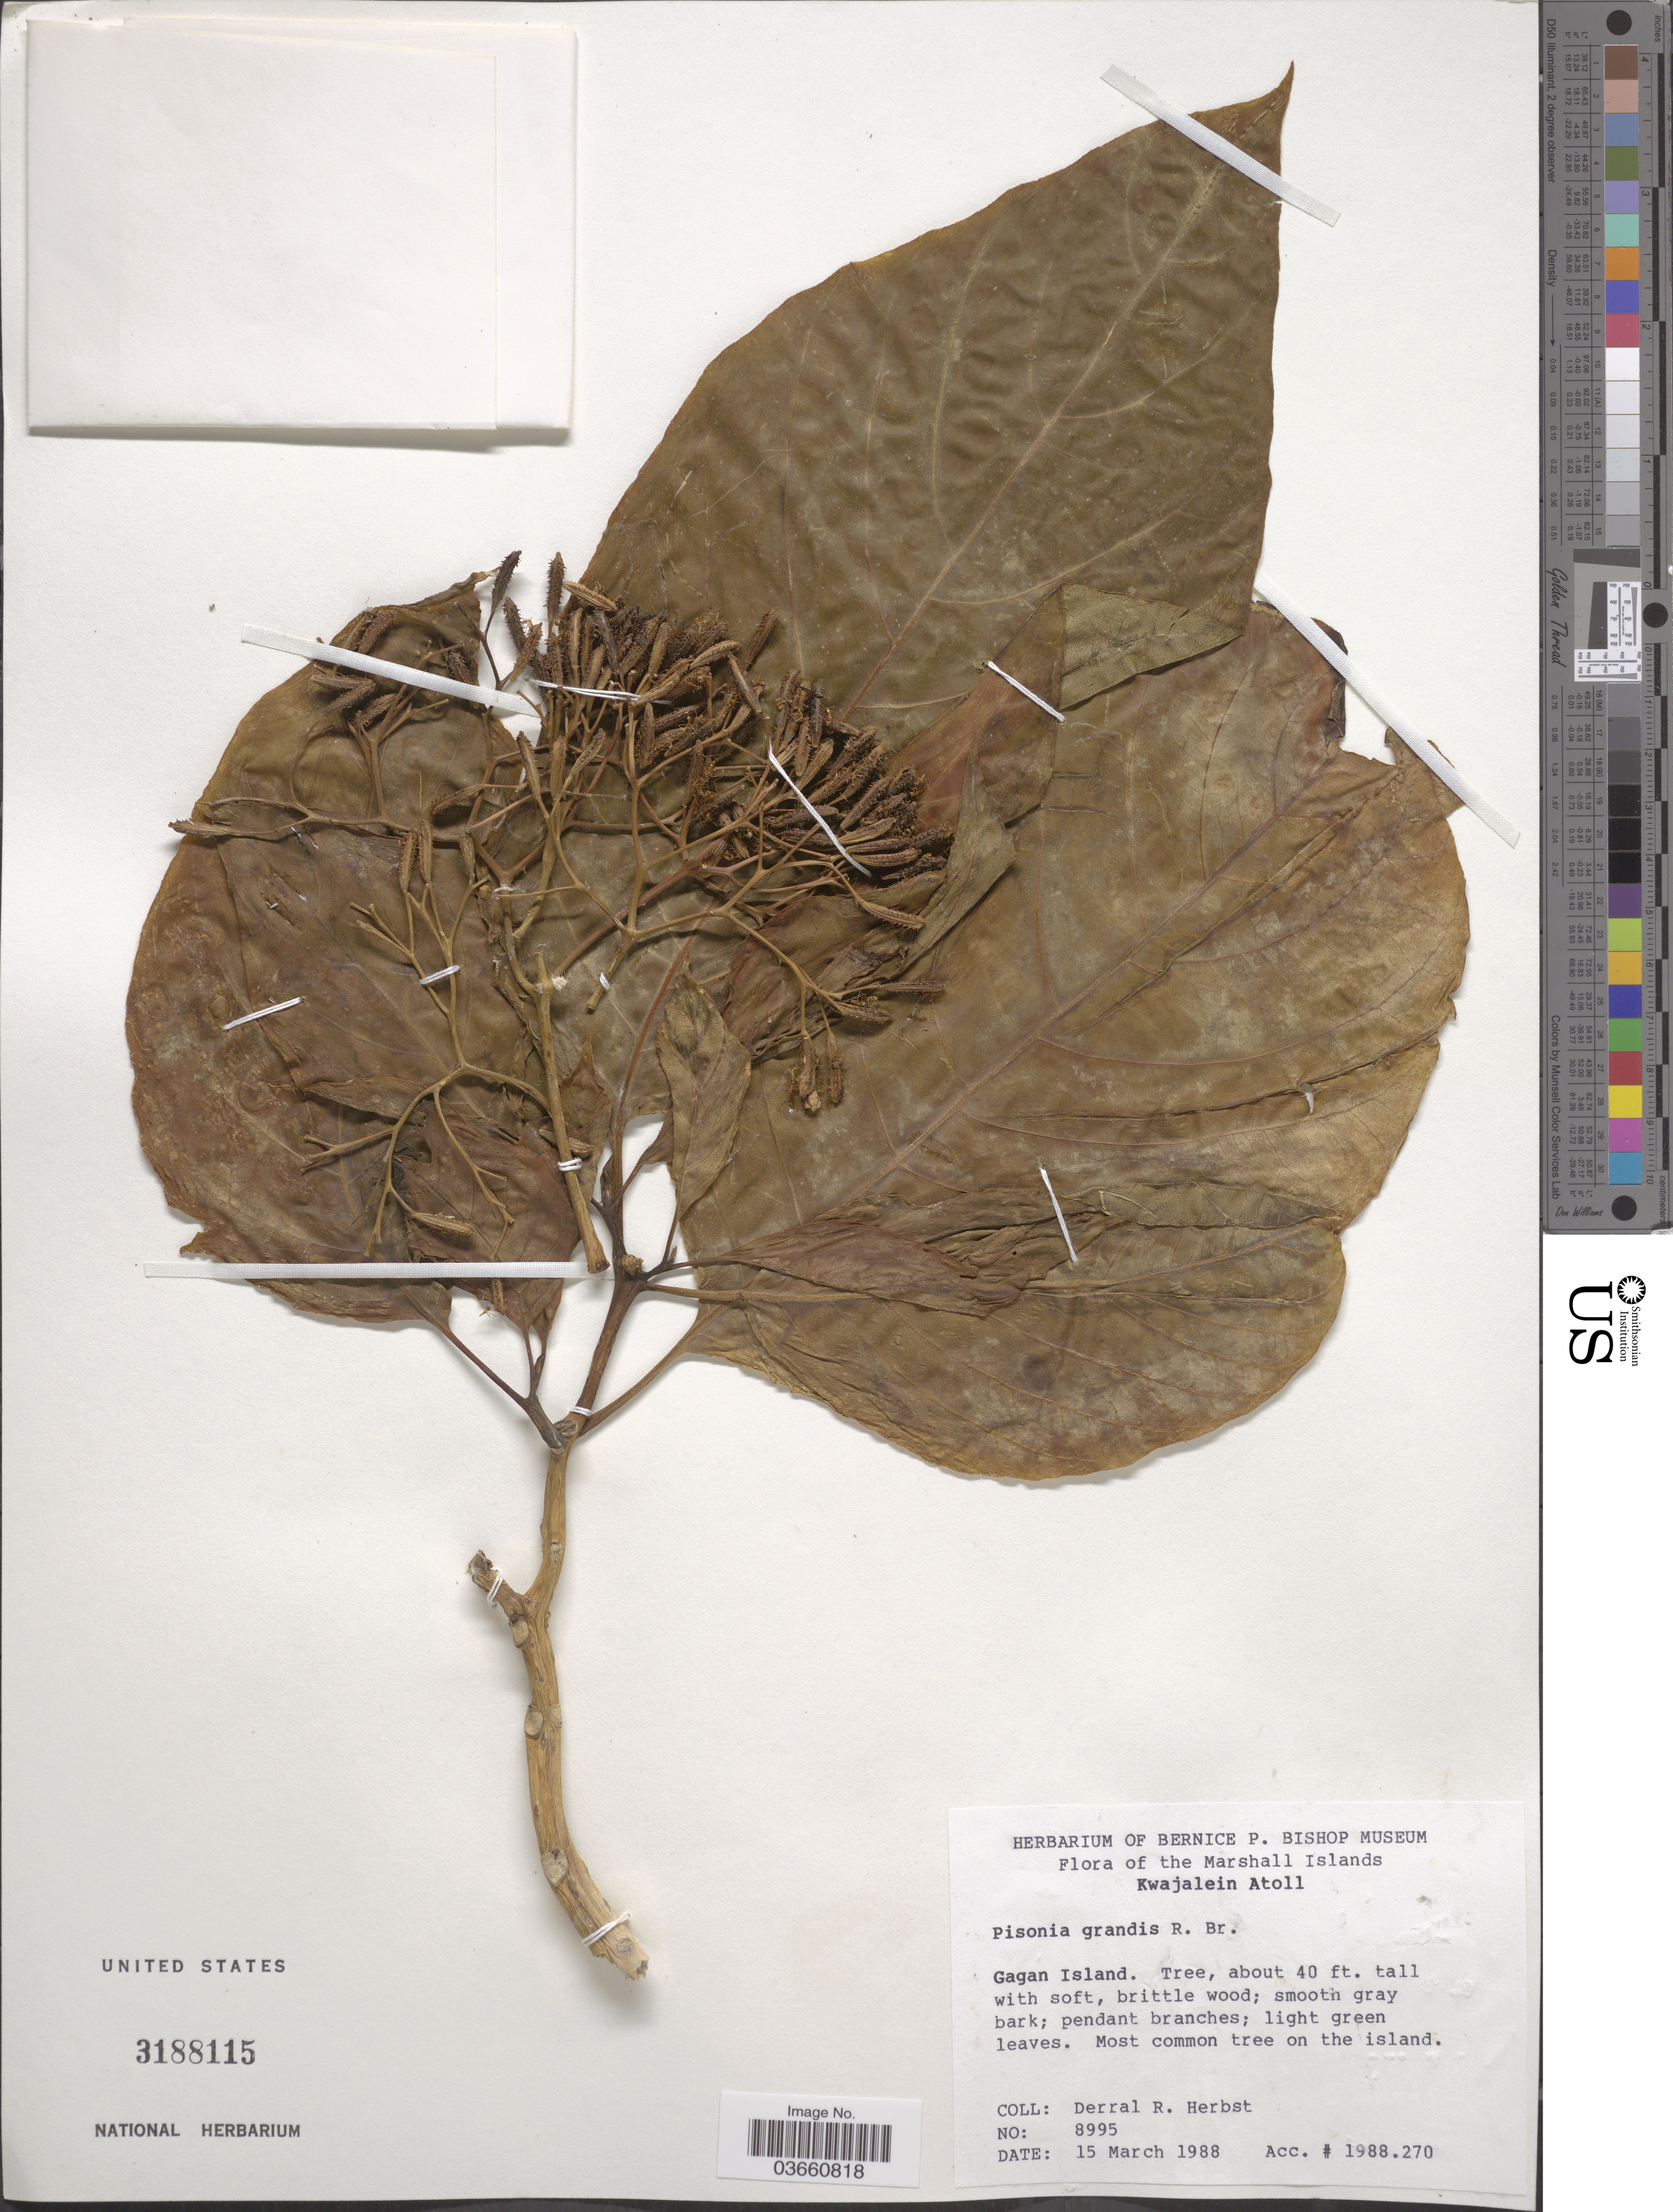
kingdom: Plantae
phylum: Tracheophyta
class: Magnoliopsida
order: Caryophyllales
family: Nyctaginaceae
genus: Pisonia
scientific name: Pisonia grandis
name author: R. Br.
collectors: D. R. Herbst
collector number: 895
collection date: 1988-03-15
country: Marshall Islands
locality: Kwajalein Atoll. Gagan Island.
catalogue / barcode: US 3188115